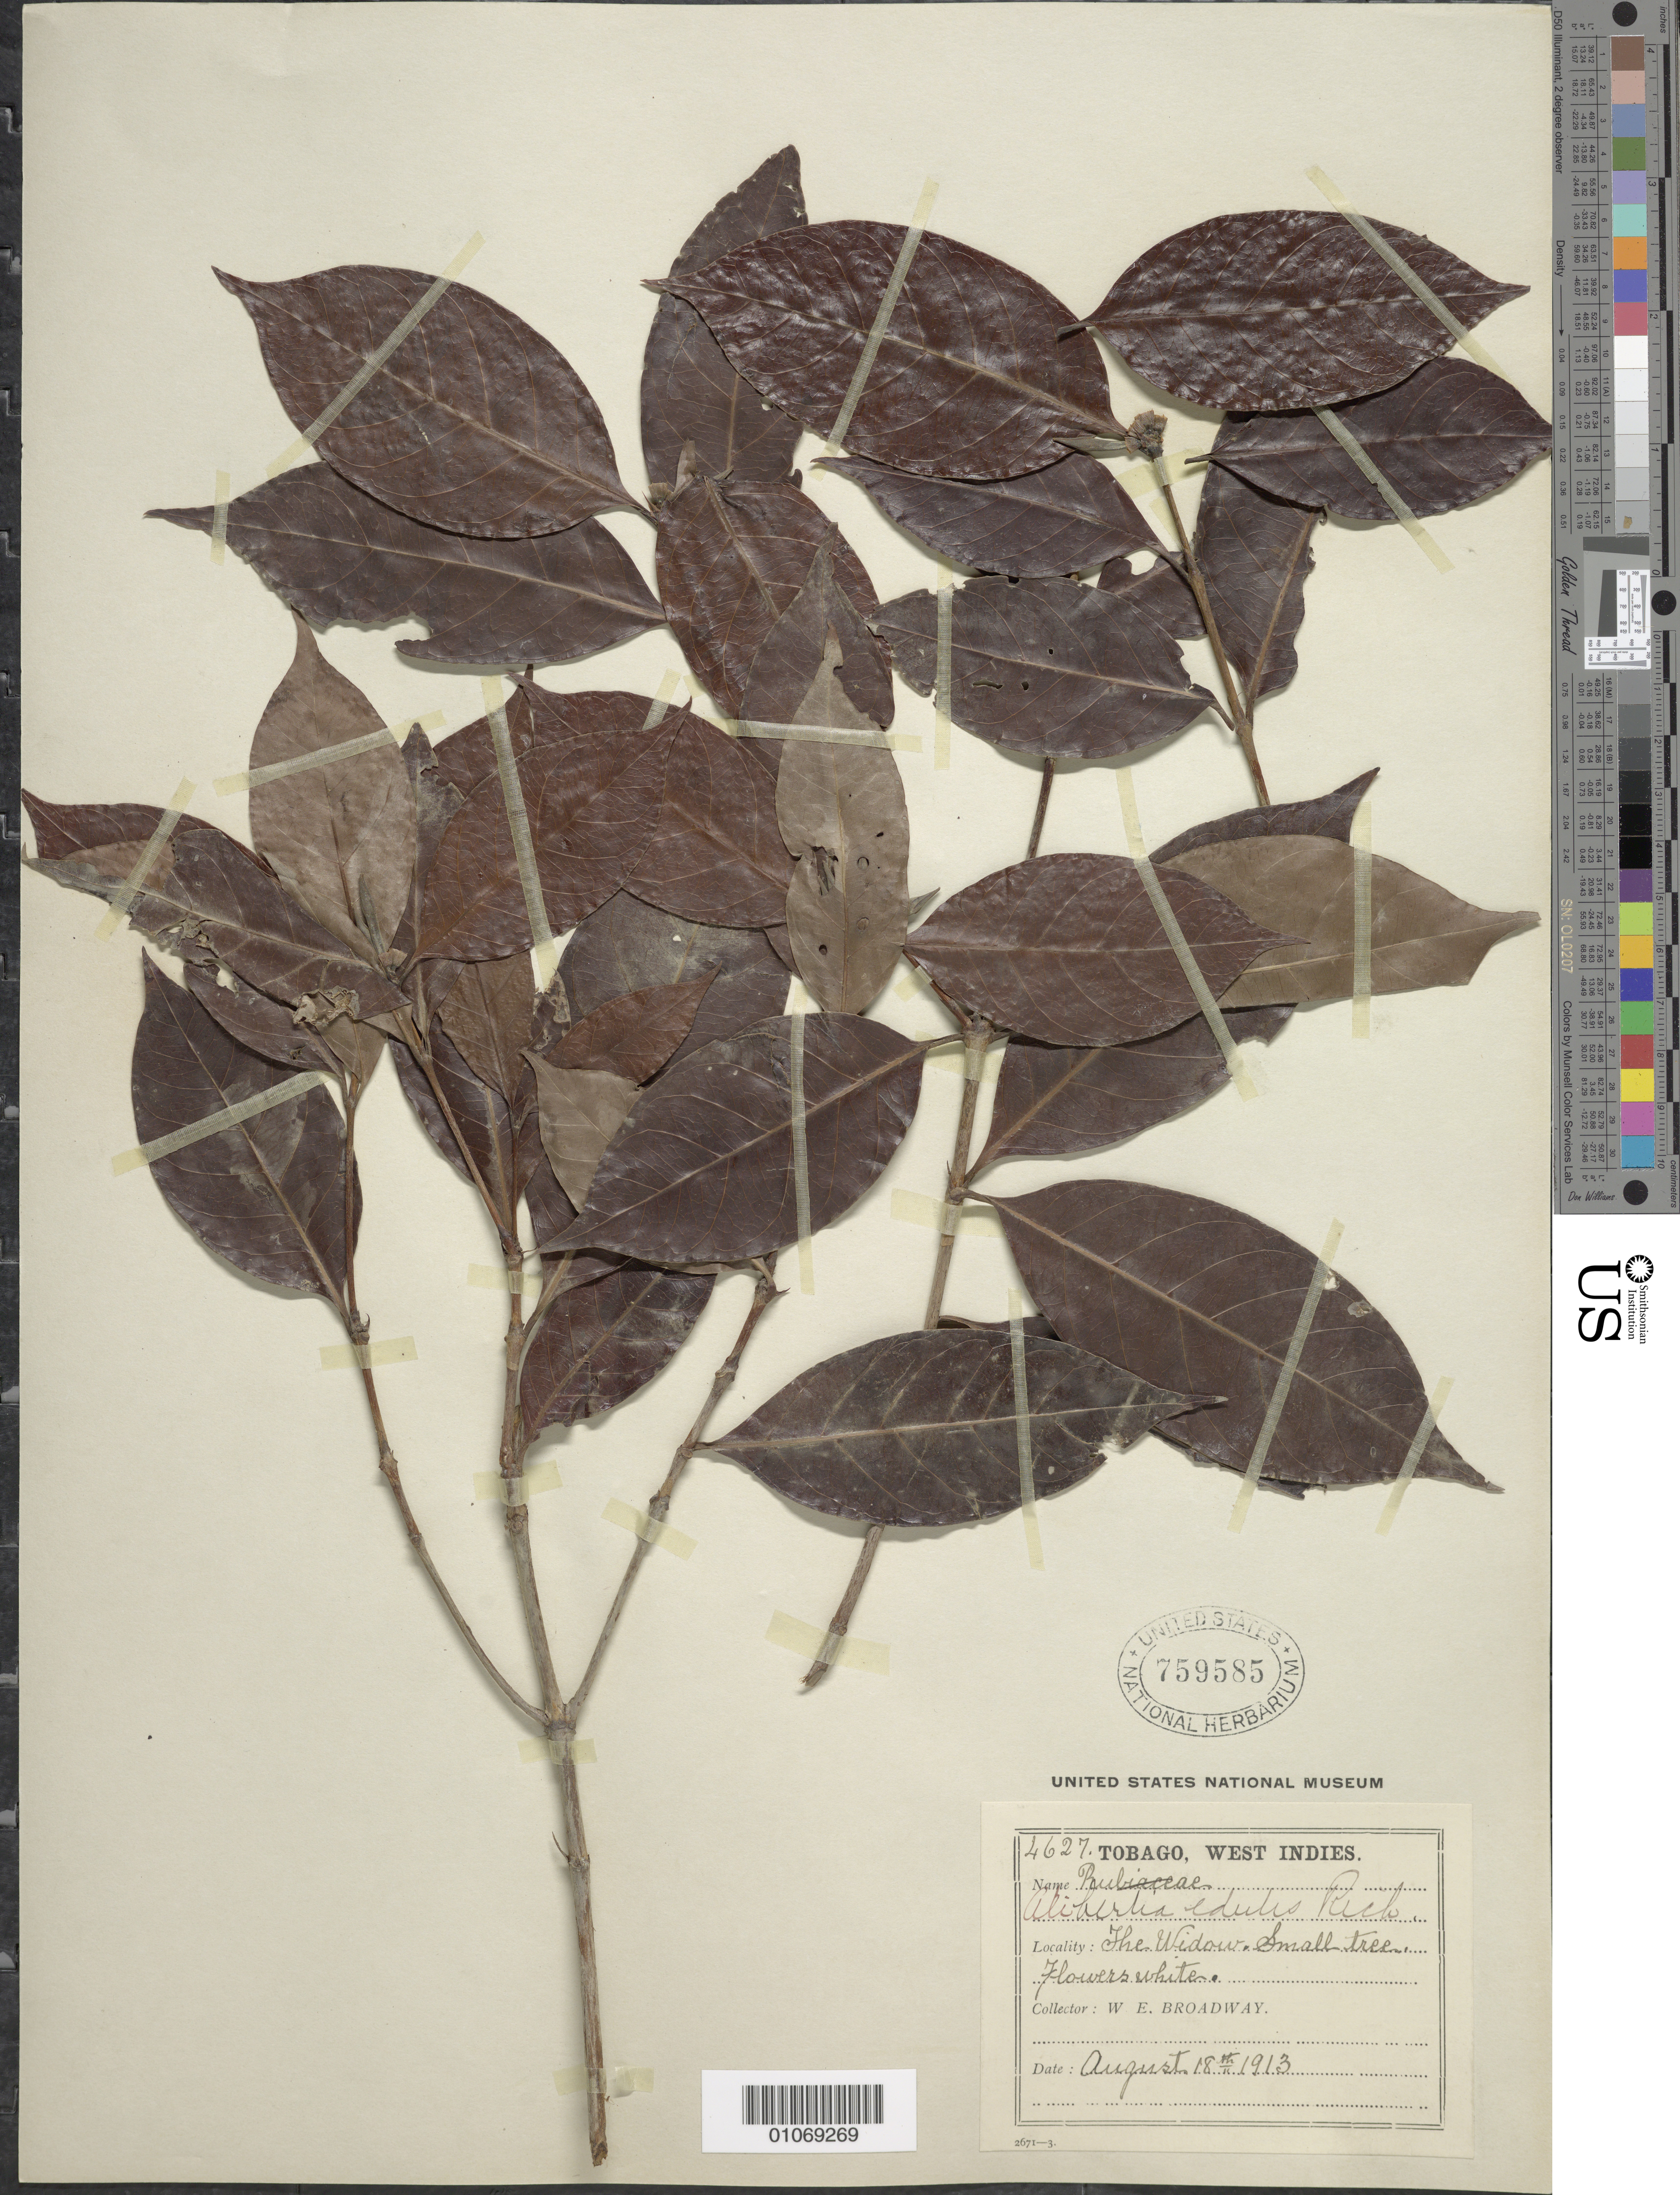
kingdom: Plantae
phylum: Tracheophyta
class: Magnoliopsida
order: Gentianales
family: Rubiaceae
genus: Alibertia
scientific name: Alibertia edulis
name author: (Rich.) A. Rich. ex DC.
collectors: W. E. Broadway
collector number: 4627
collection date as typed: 18 Aug 1913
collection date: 1913-08-18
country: Trinidad and Tobago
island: Tobago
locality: The Widow.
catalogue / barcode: US 759585